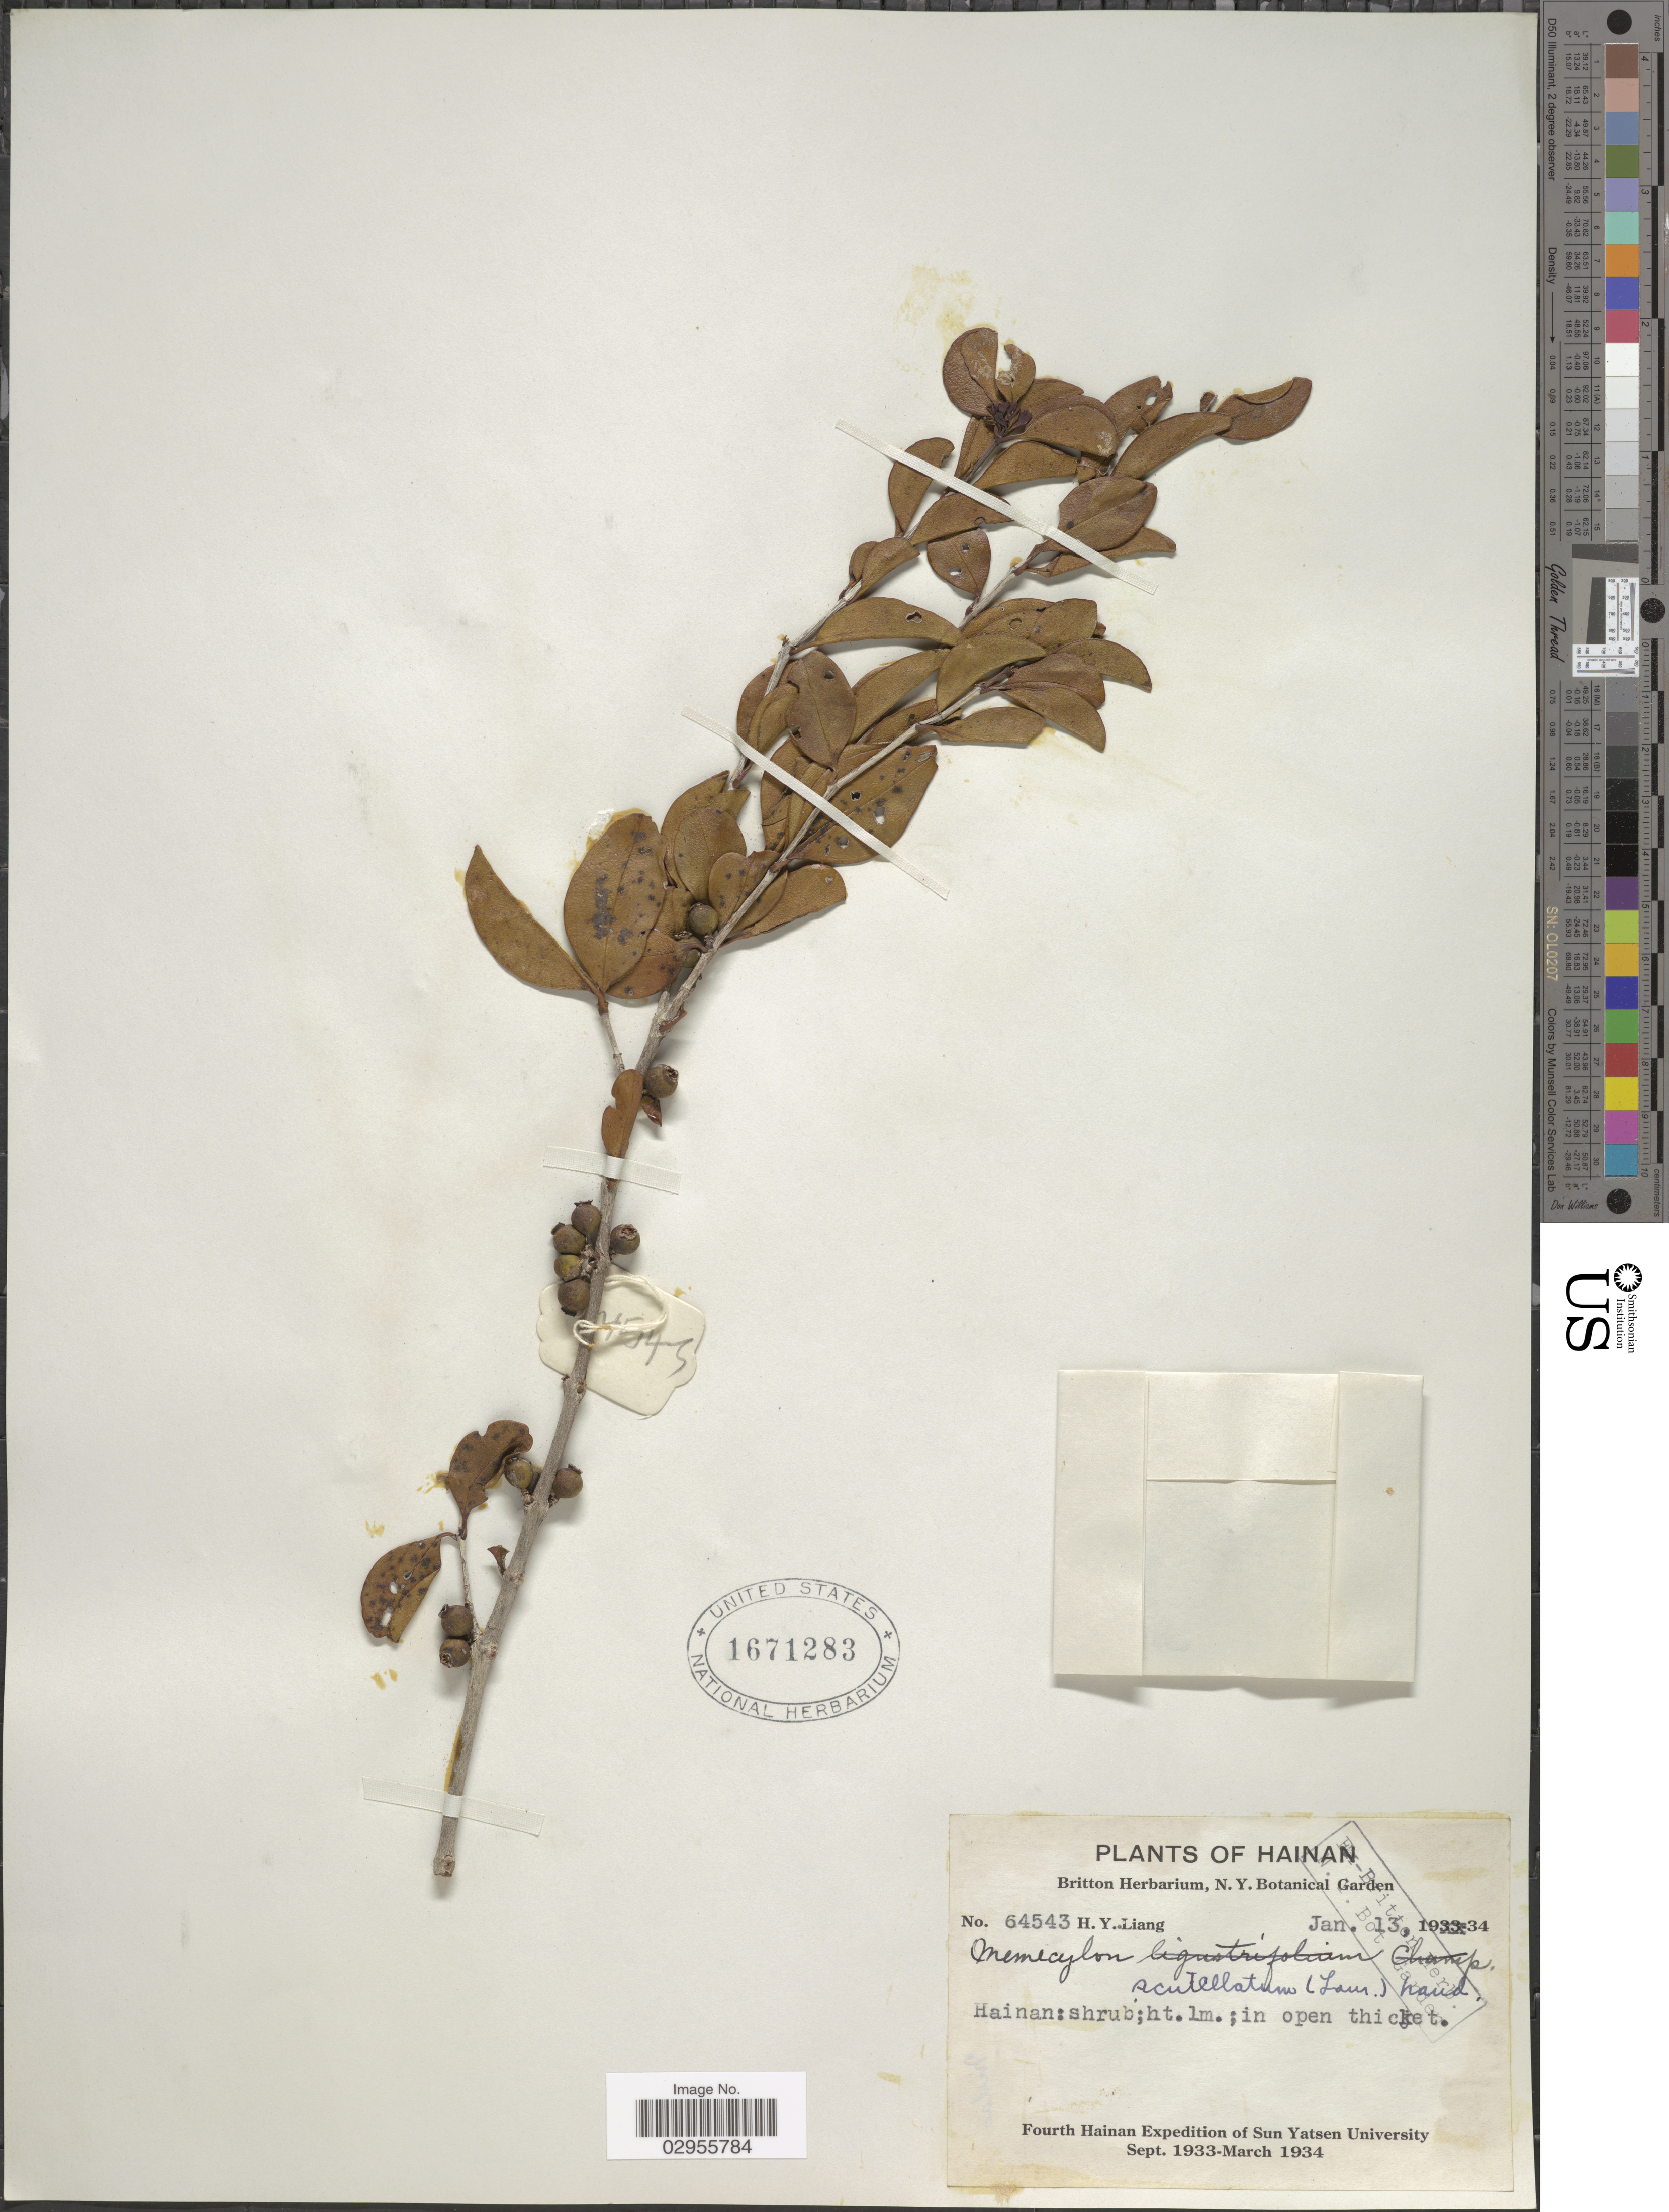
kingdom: Plantae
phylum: Tracheophyta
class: Magnoliopsida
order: Myrtales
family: Melastomataceae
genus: Memecylon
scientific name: Memecylon scutellatum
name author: (Lour.) Hook. & Arn.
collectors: H. Y. Liang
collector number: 64543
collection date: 1934-01-13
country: China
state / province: Hainan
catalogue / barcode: US 1671283